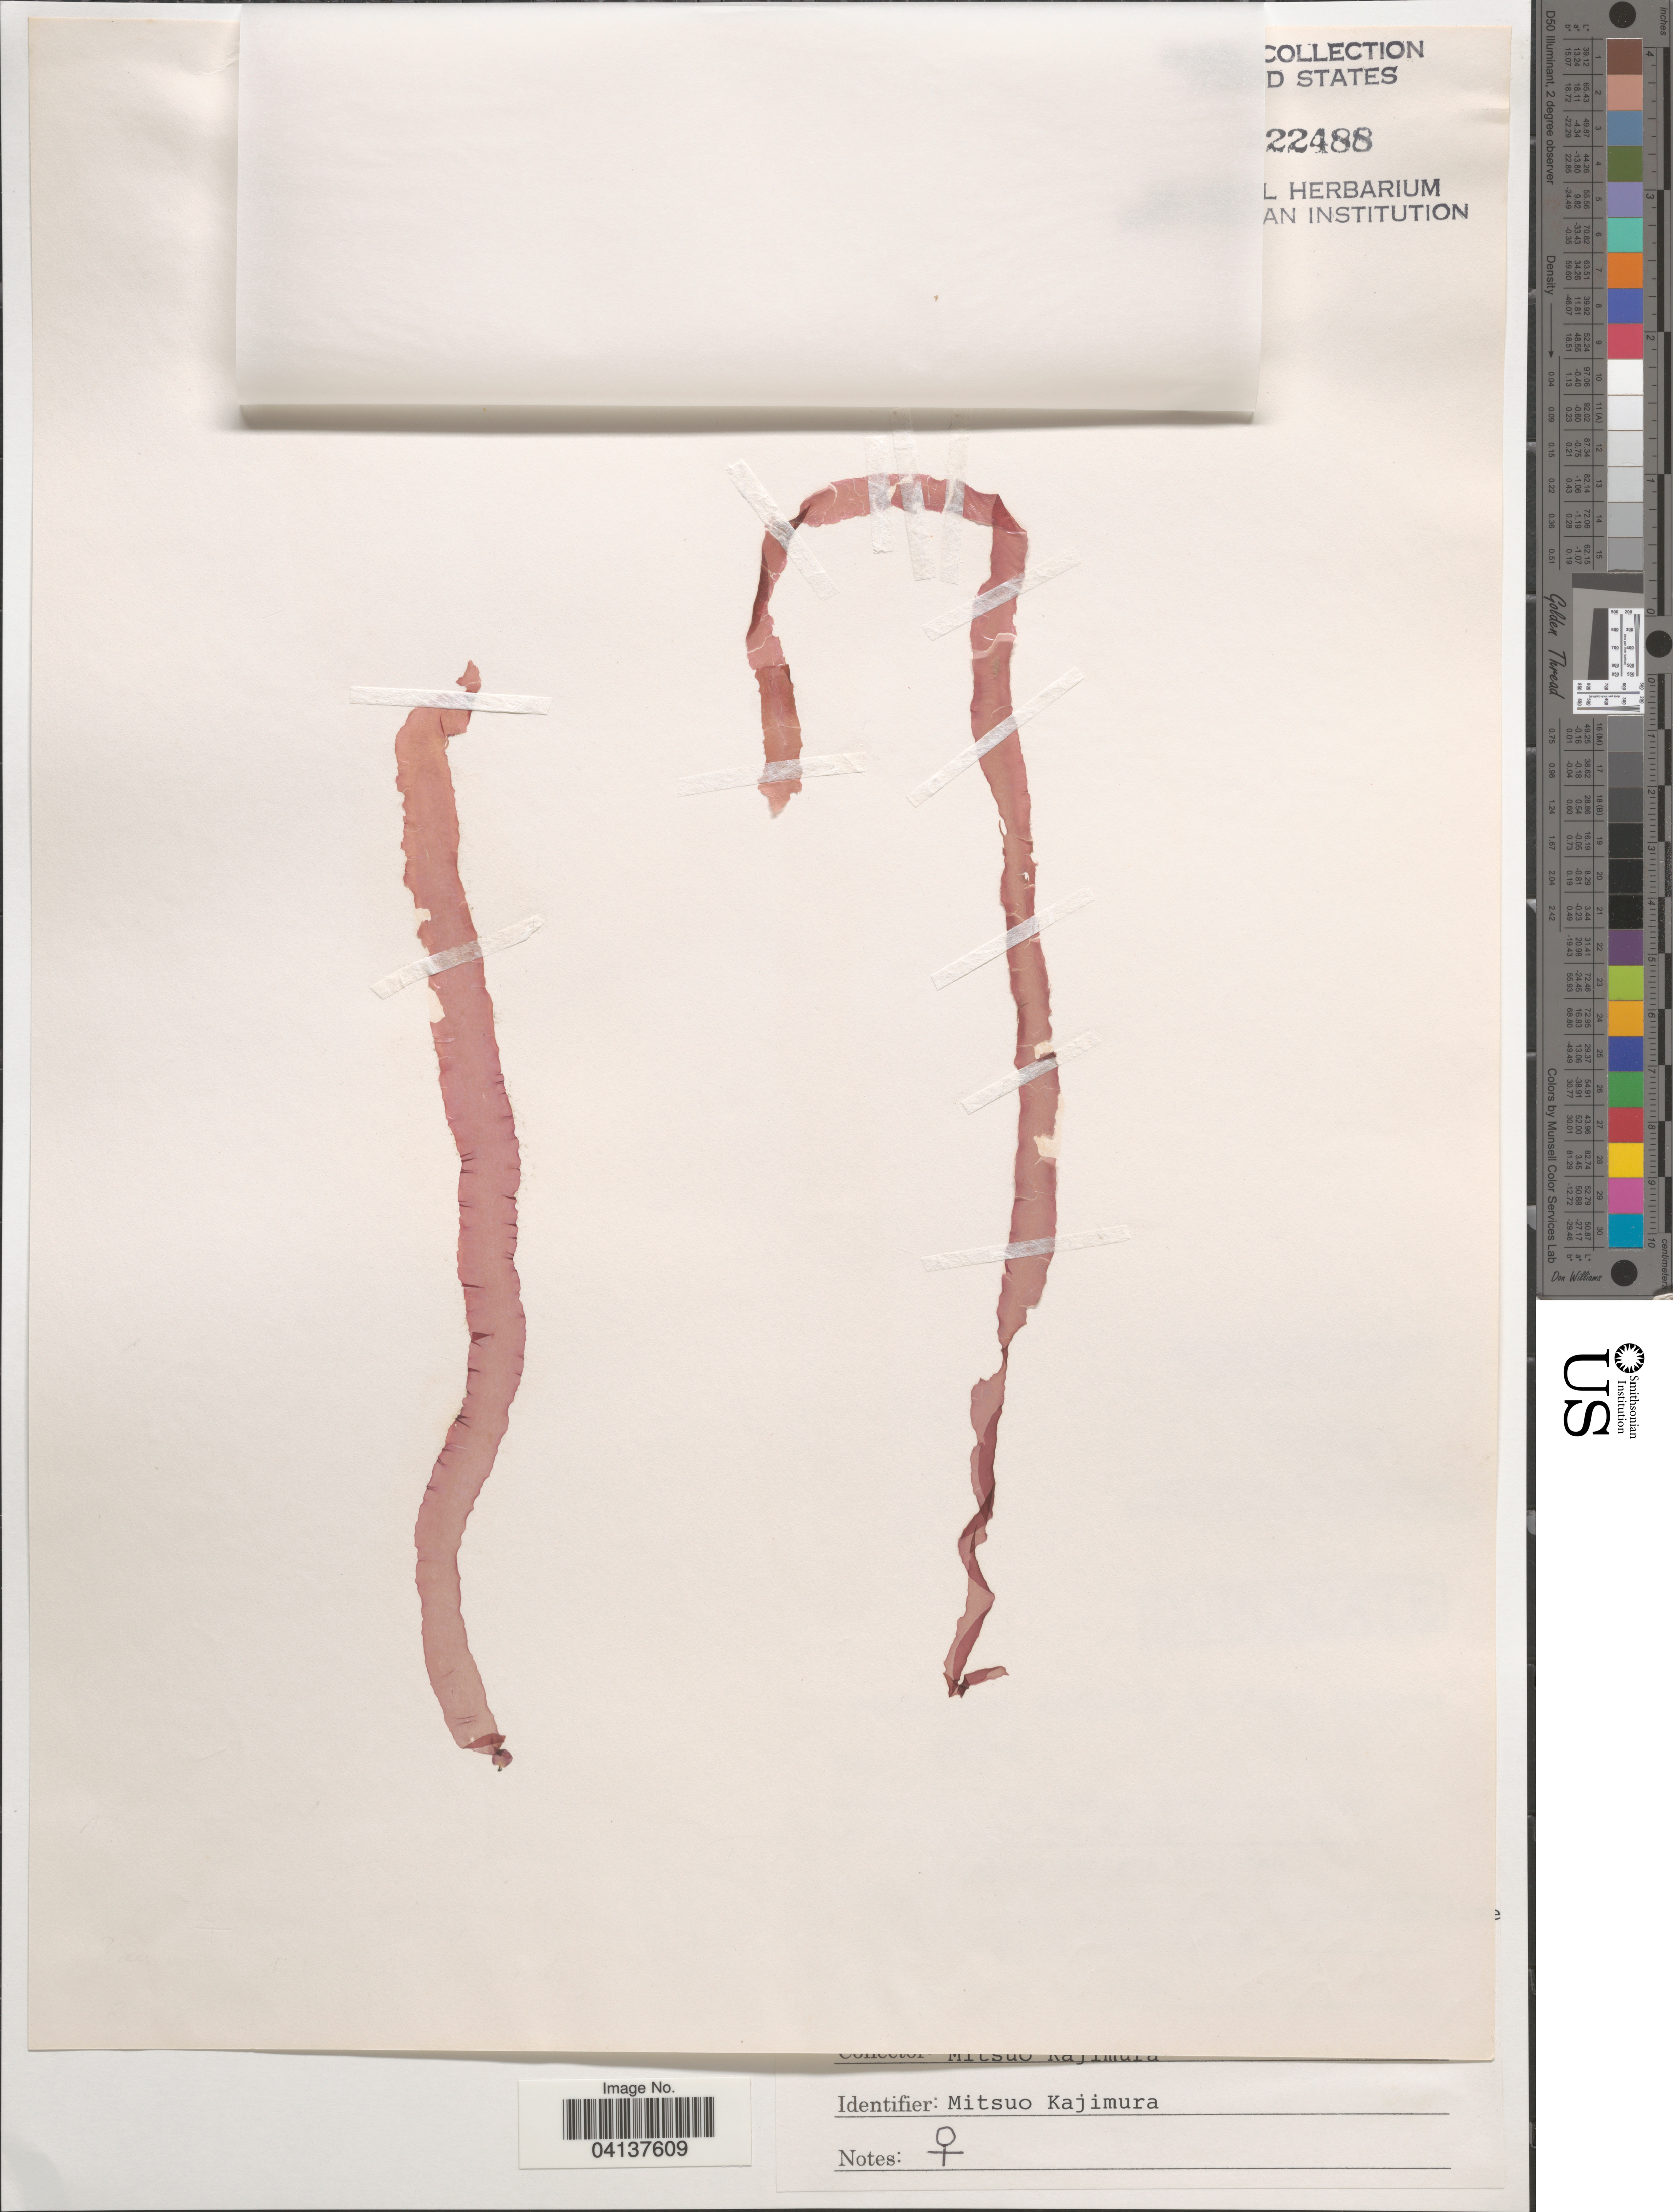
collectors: M. Kajimura